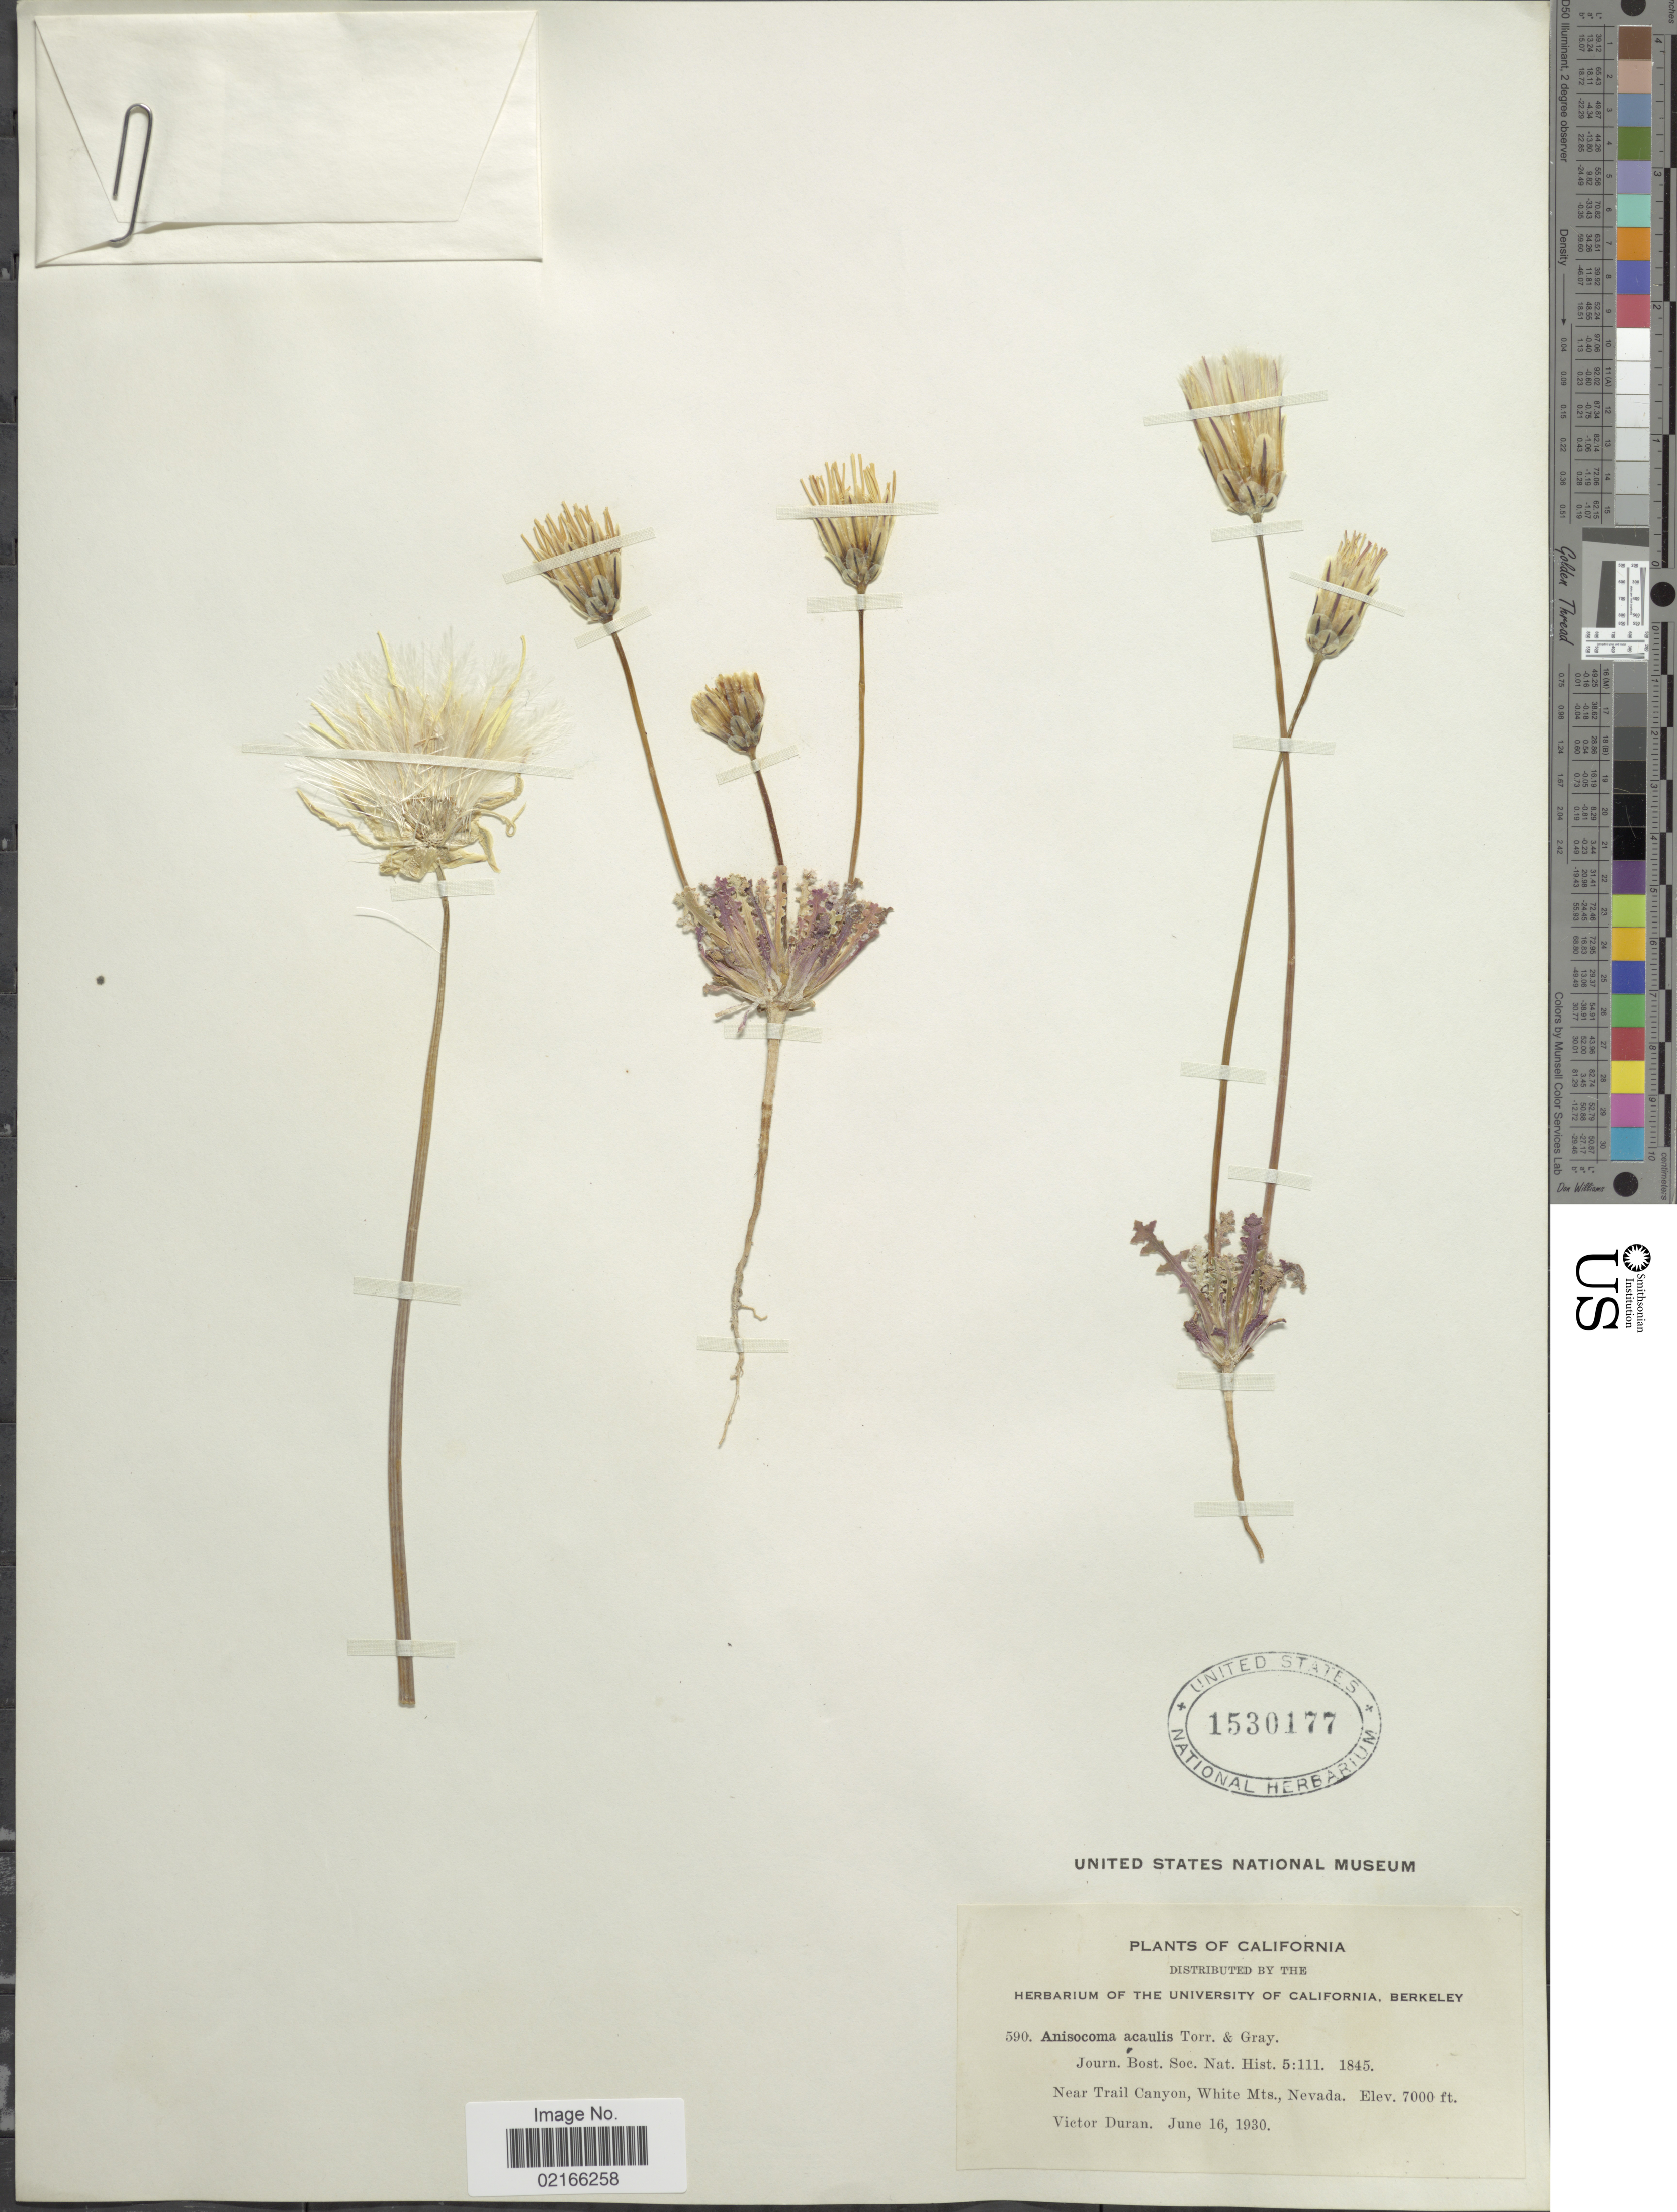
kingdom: Plantae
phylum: Tracheophyta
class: Magnoliopsida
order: Asterales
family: Asteraceae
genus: Anisocoma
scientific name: Anisocoma acaulis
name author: Torr. & A. Gray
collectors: V. Duran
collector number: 590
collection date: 1930-06-16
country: United States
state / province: California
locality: Near Trail Canyon, White Mts.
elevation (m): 2134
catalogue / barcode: US 1530177